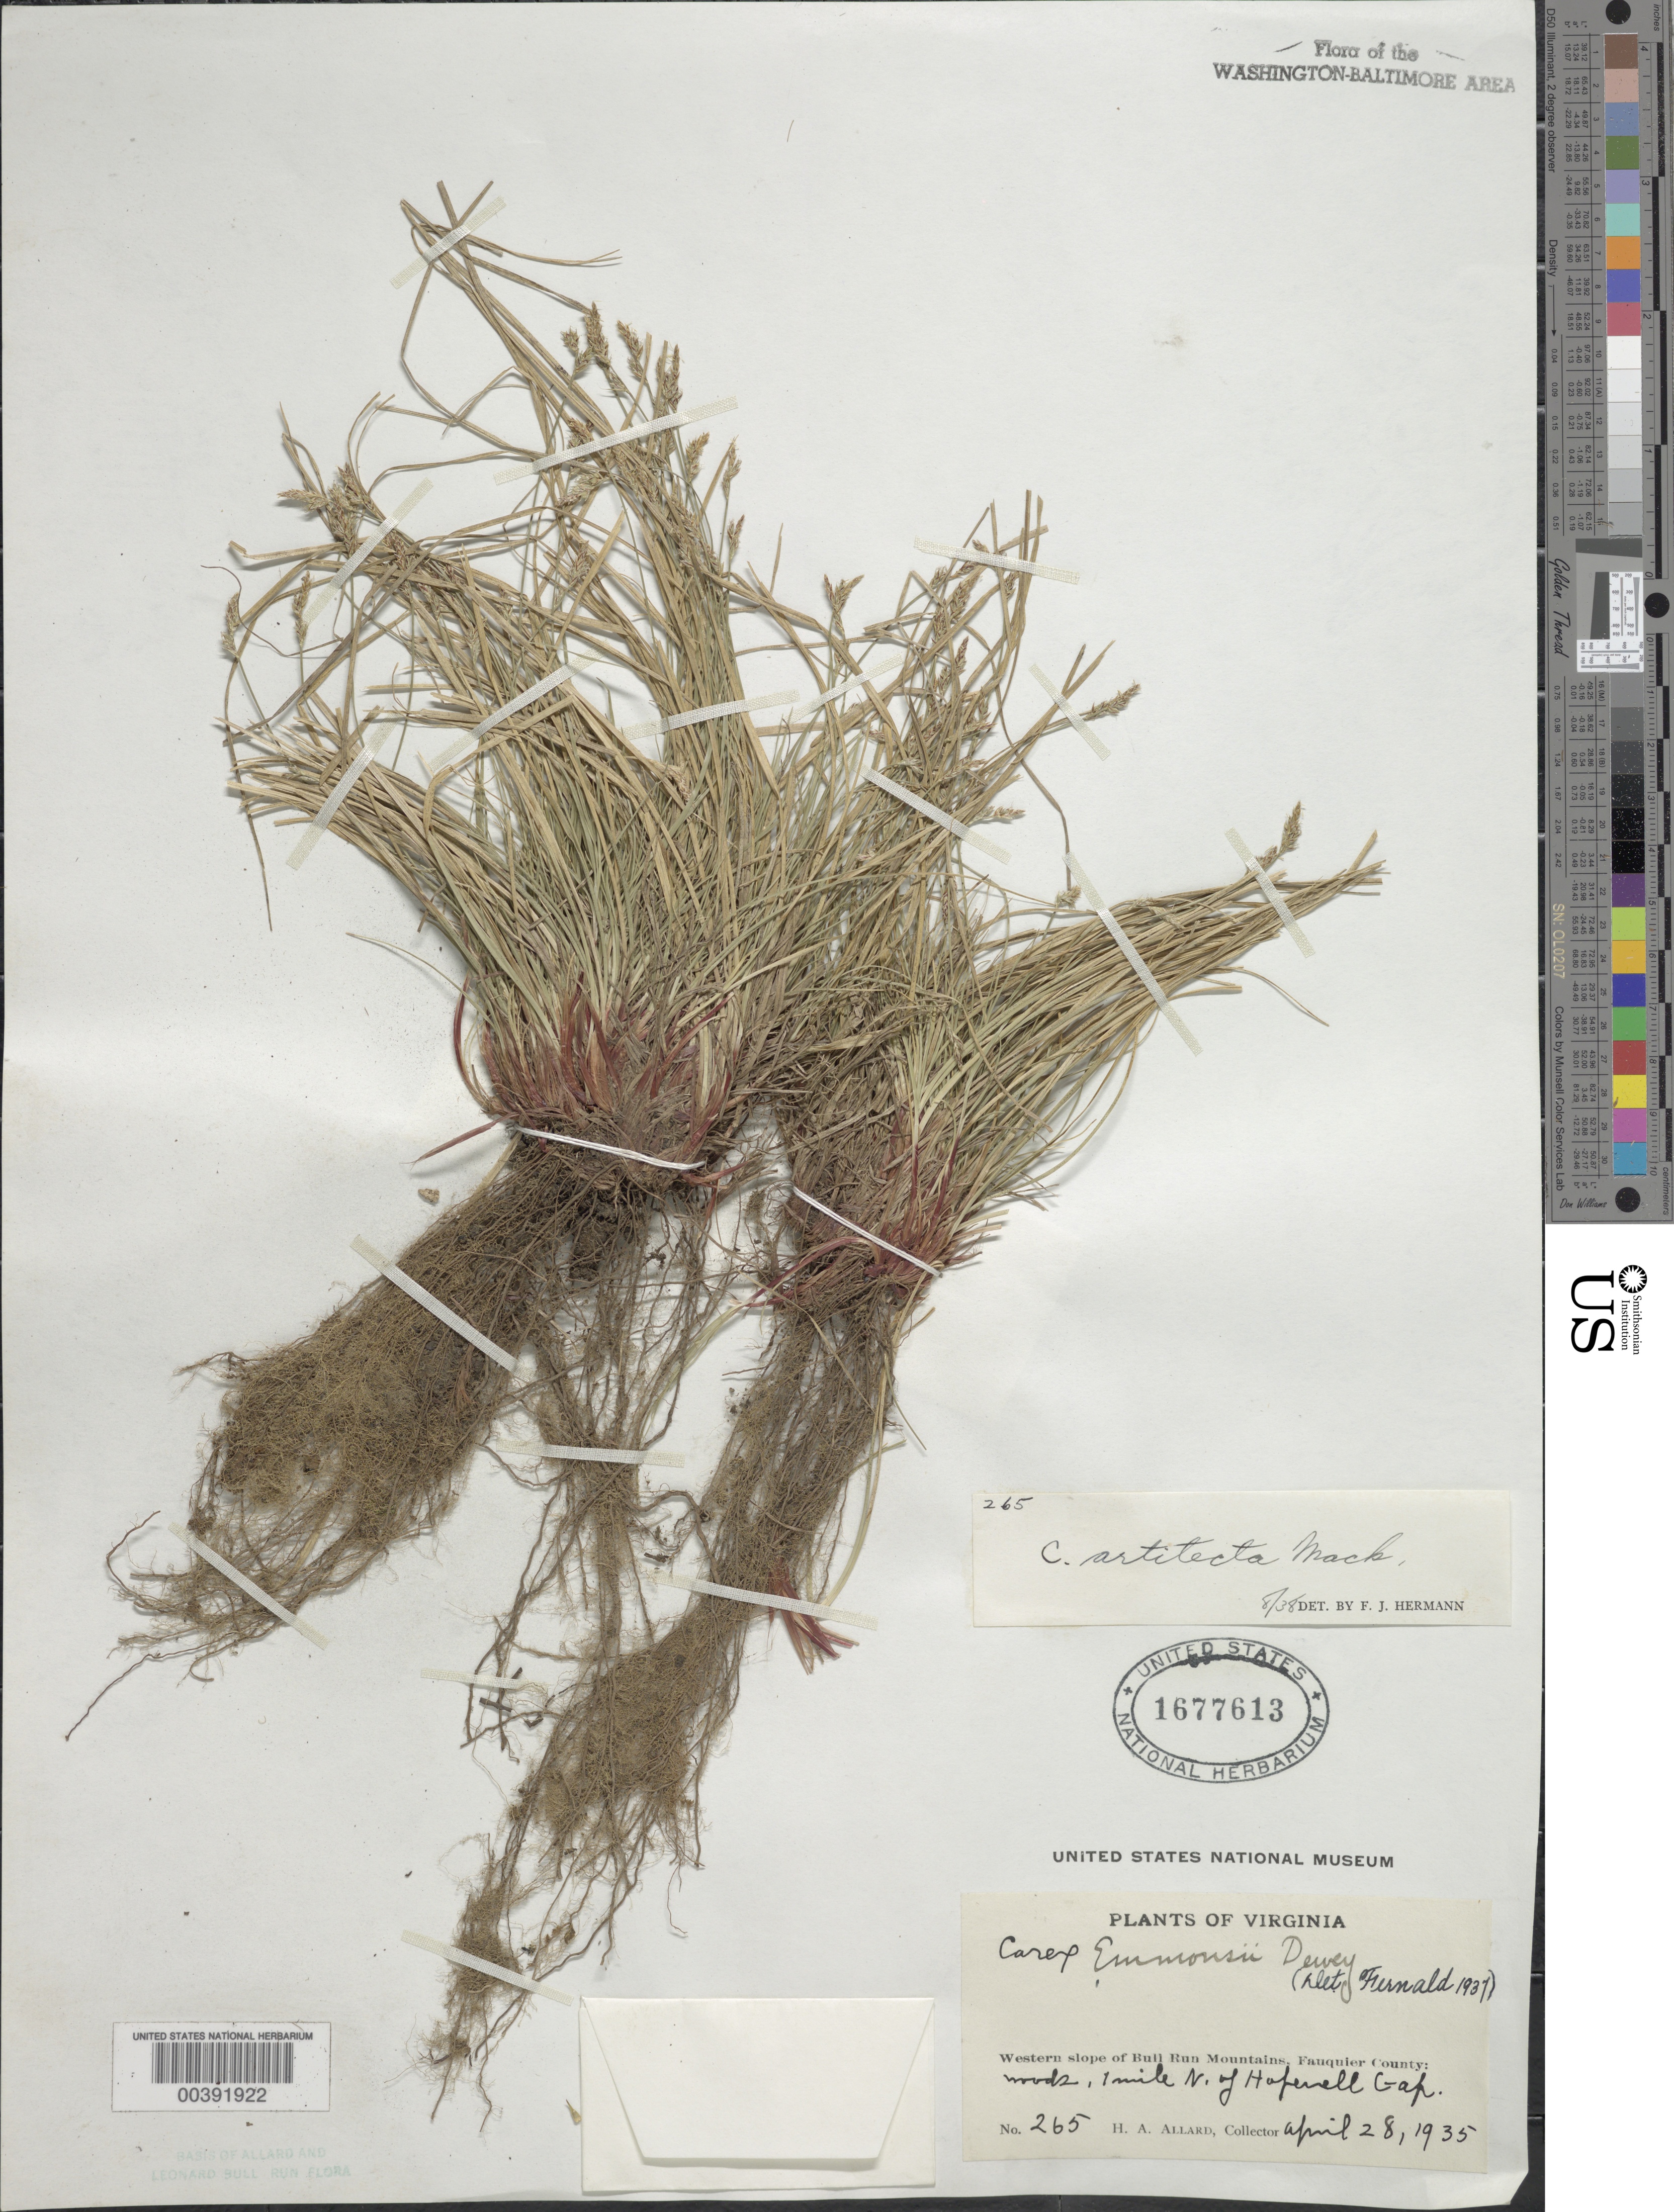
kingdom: Plantae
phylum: Tracheophyta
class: Liliopsida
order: Poales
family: Cyperaceae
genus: Carex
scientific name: Carex albicans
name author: Willd. ex Spreng.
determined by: Shetler, Stanwyn G., (US), NMNH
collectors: H. A. Allard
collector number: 265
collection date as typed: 28 Apr 1935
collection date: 1935-04-28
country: United States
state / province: Virginia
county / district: Fauquier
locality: North of Hopewell Gap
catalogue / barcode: US 1677613